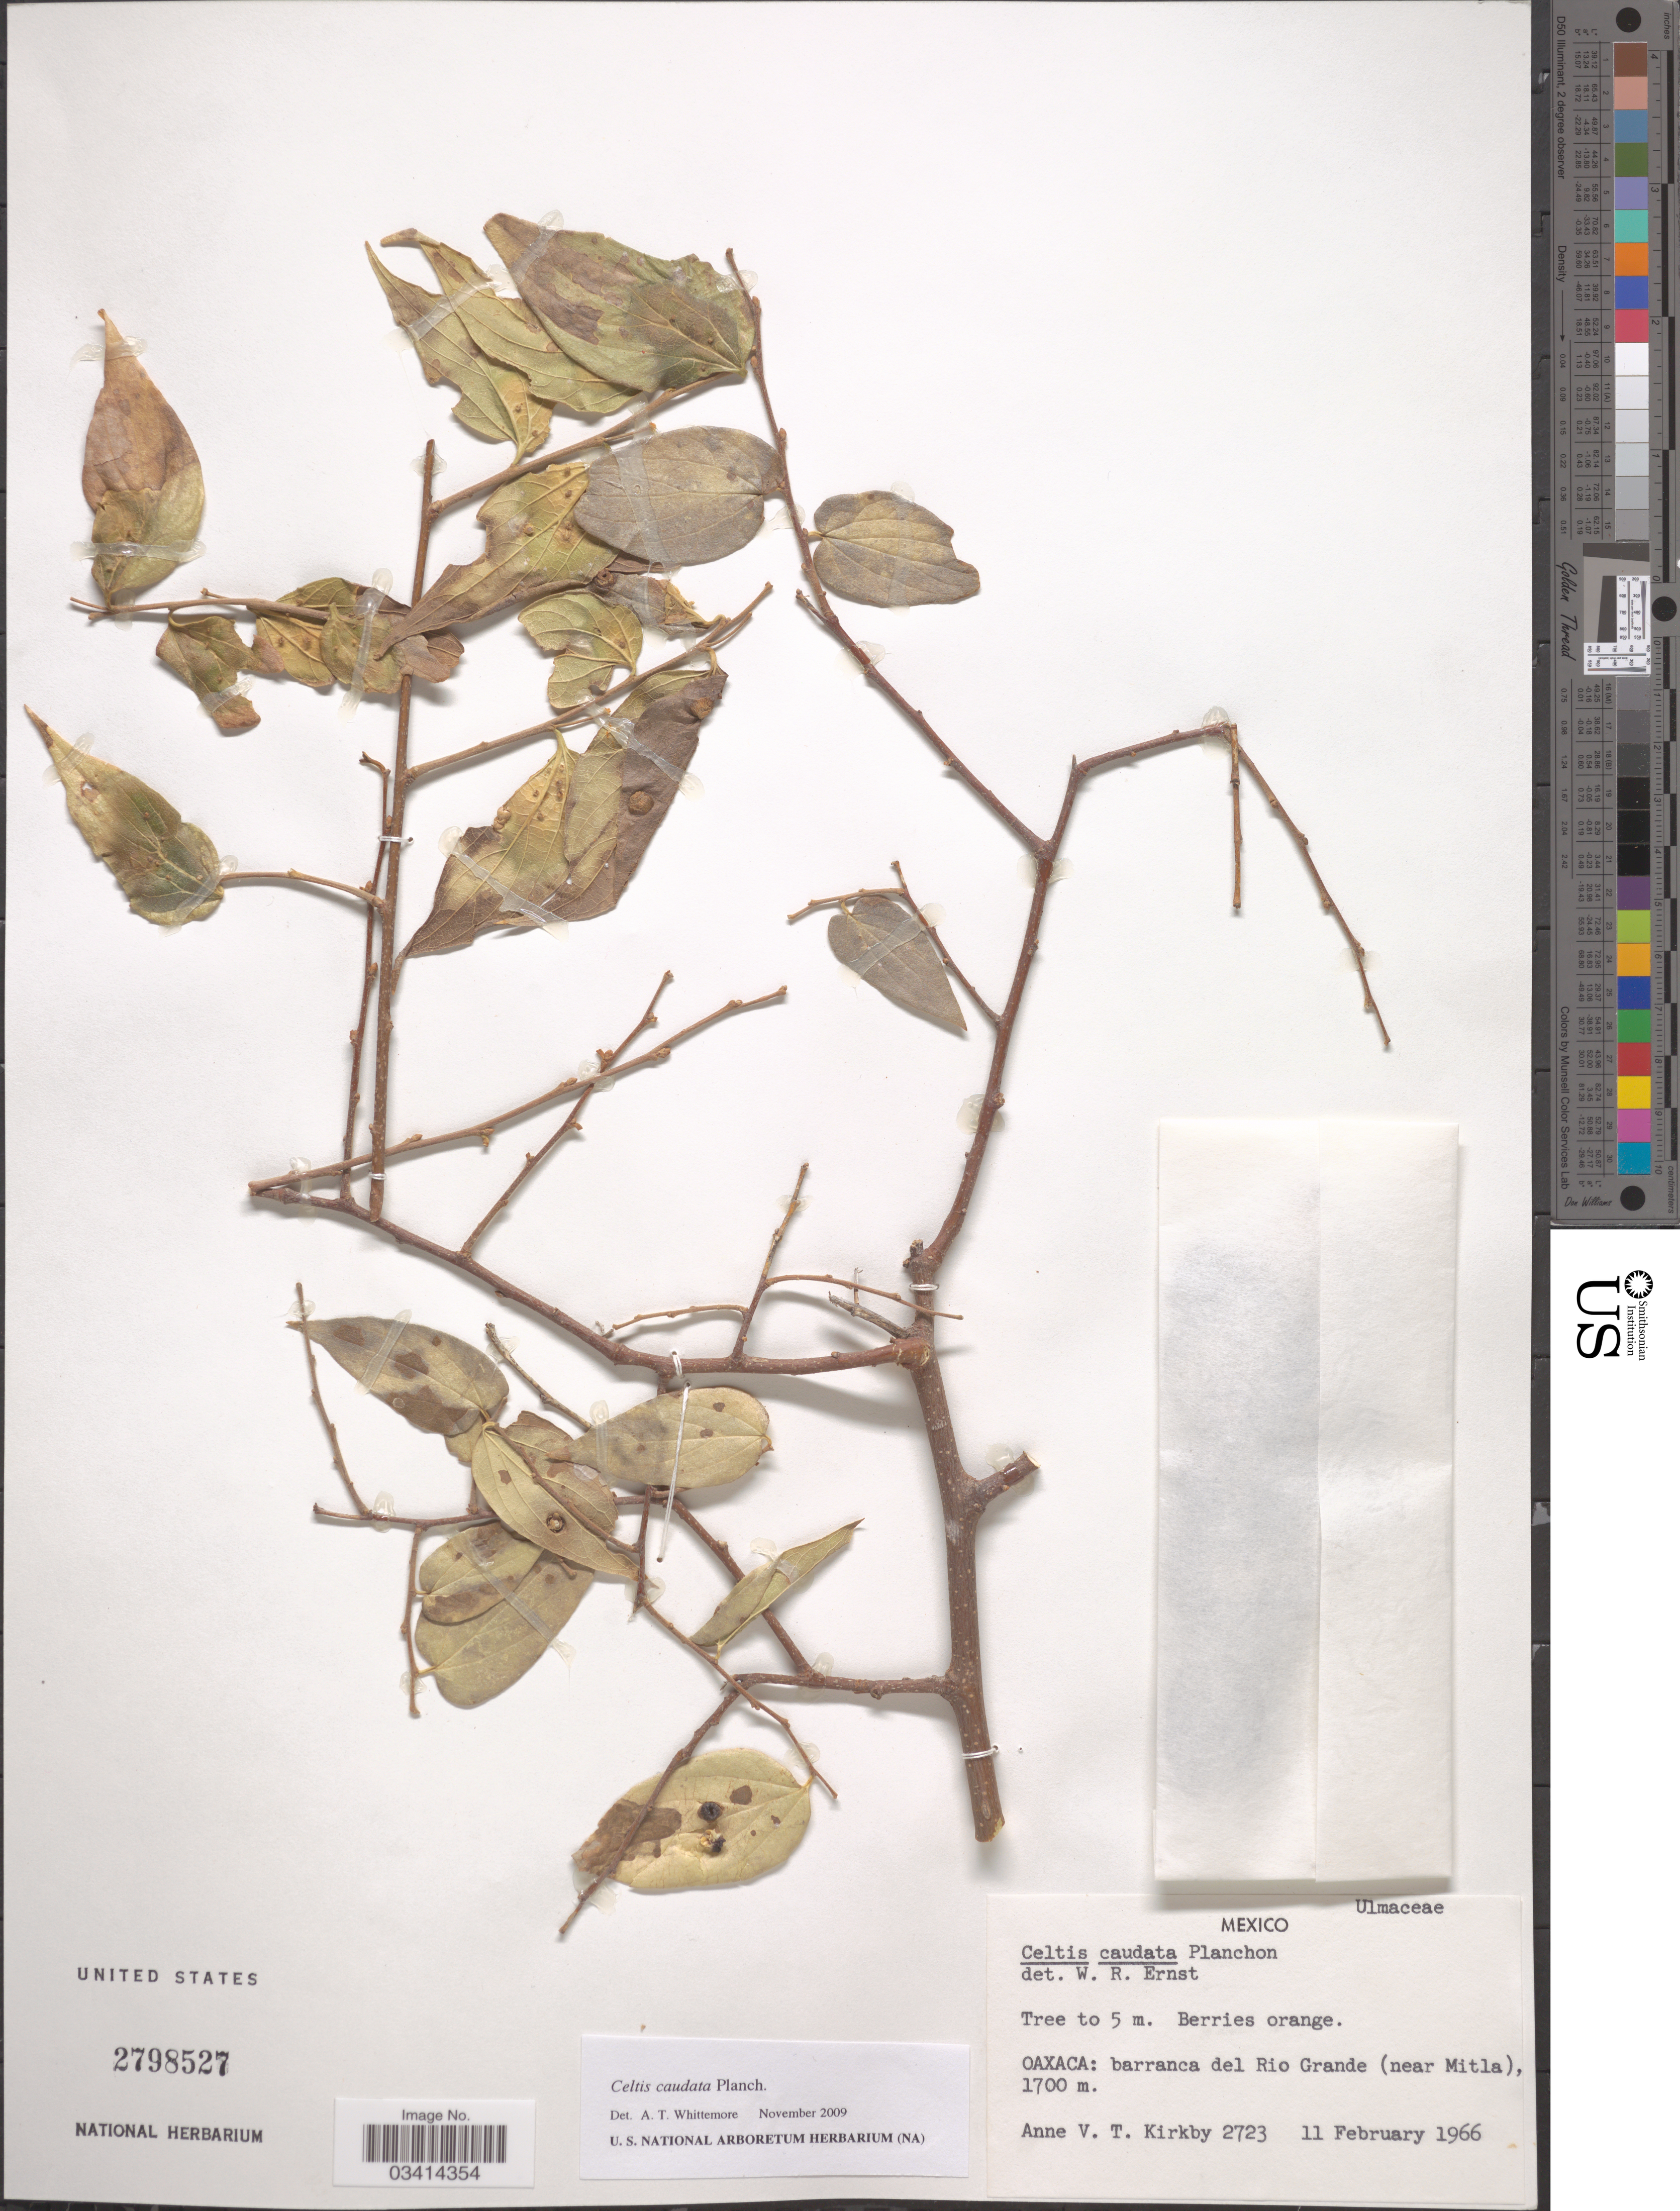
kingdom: Plantae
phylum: Tracheophyta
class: Magnoliopsida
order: Rosales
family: Cannabaceae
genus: Celtis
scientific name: Celtis caudata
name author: Planch.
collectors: A. Kirkby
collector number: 2723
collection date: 1966-02-11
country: Mexico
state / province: Oaxaca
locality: Barranca del Rio Grande (near Mitla).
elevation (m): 1700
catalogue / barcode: US 2795527